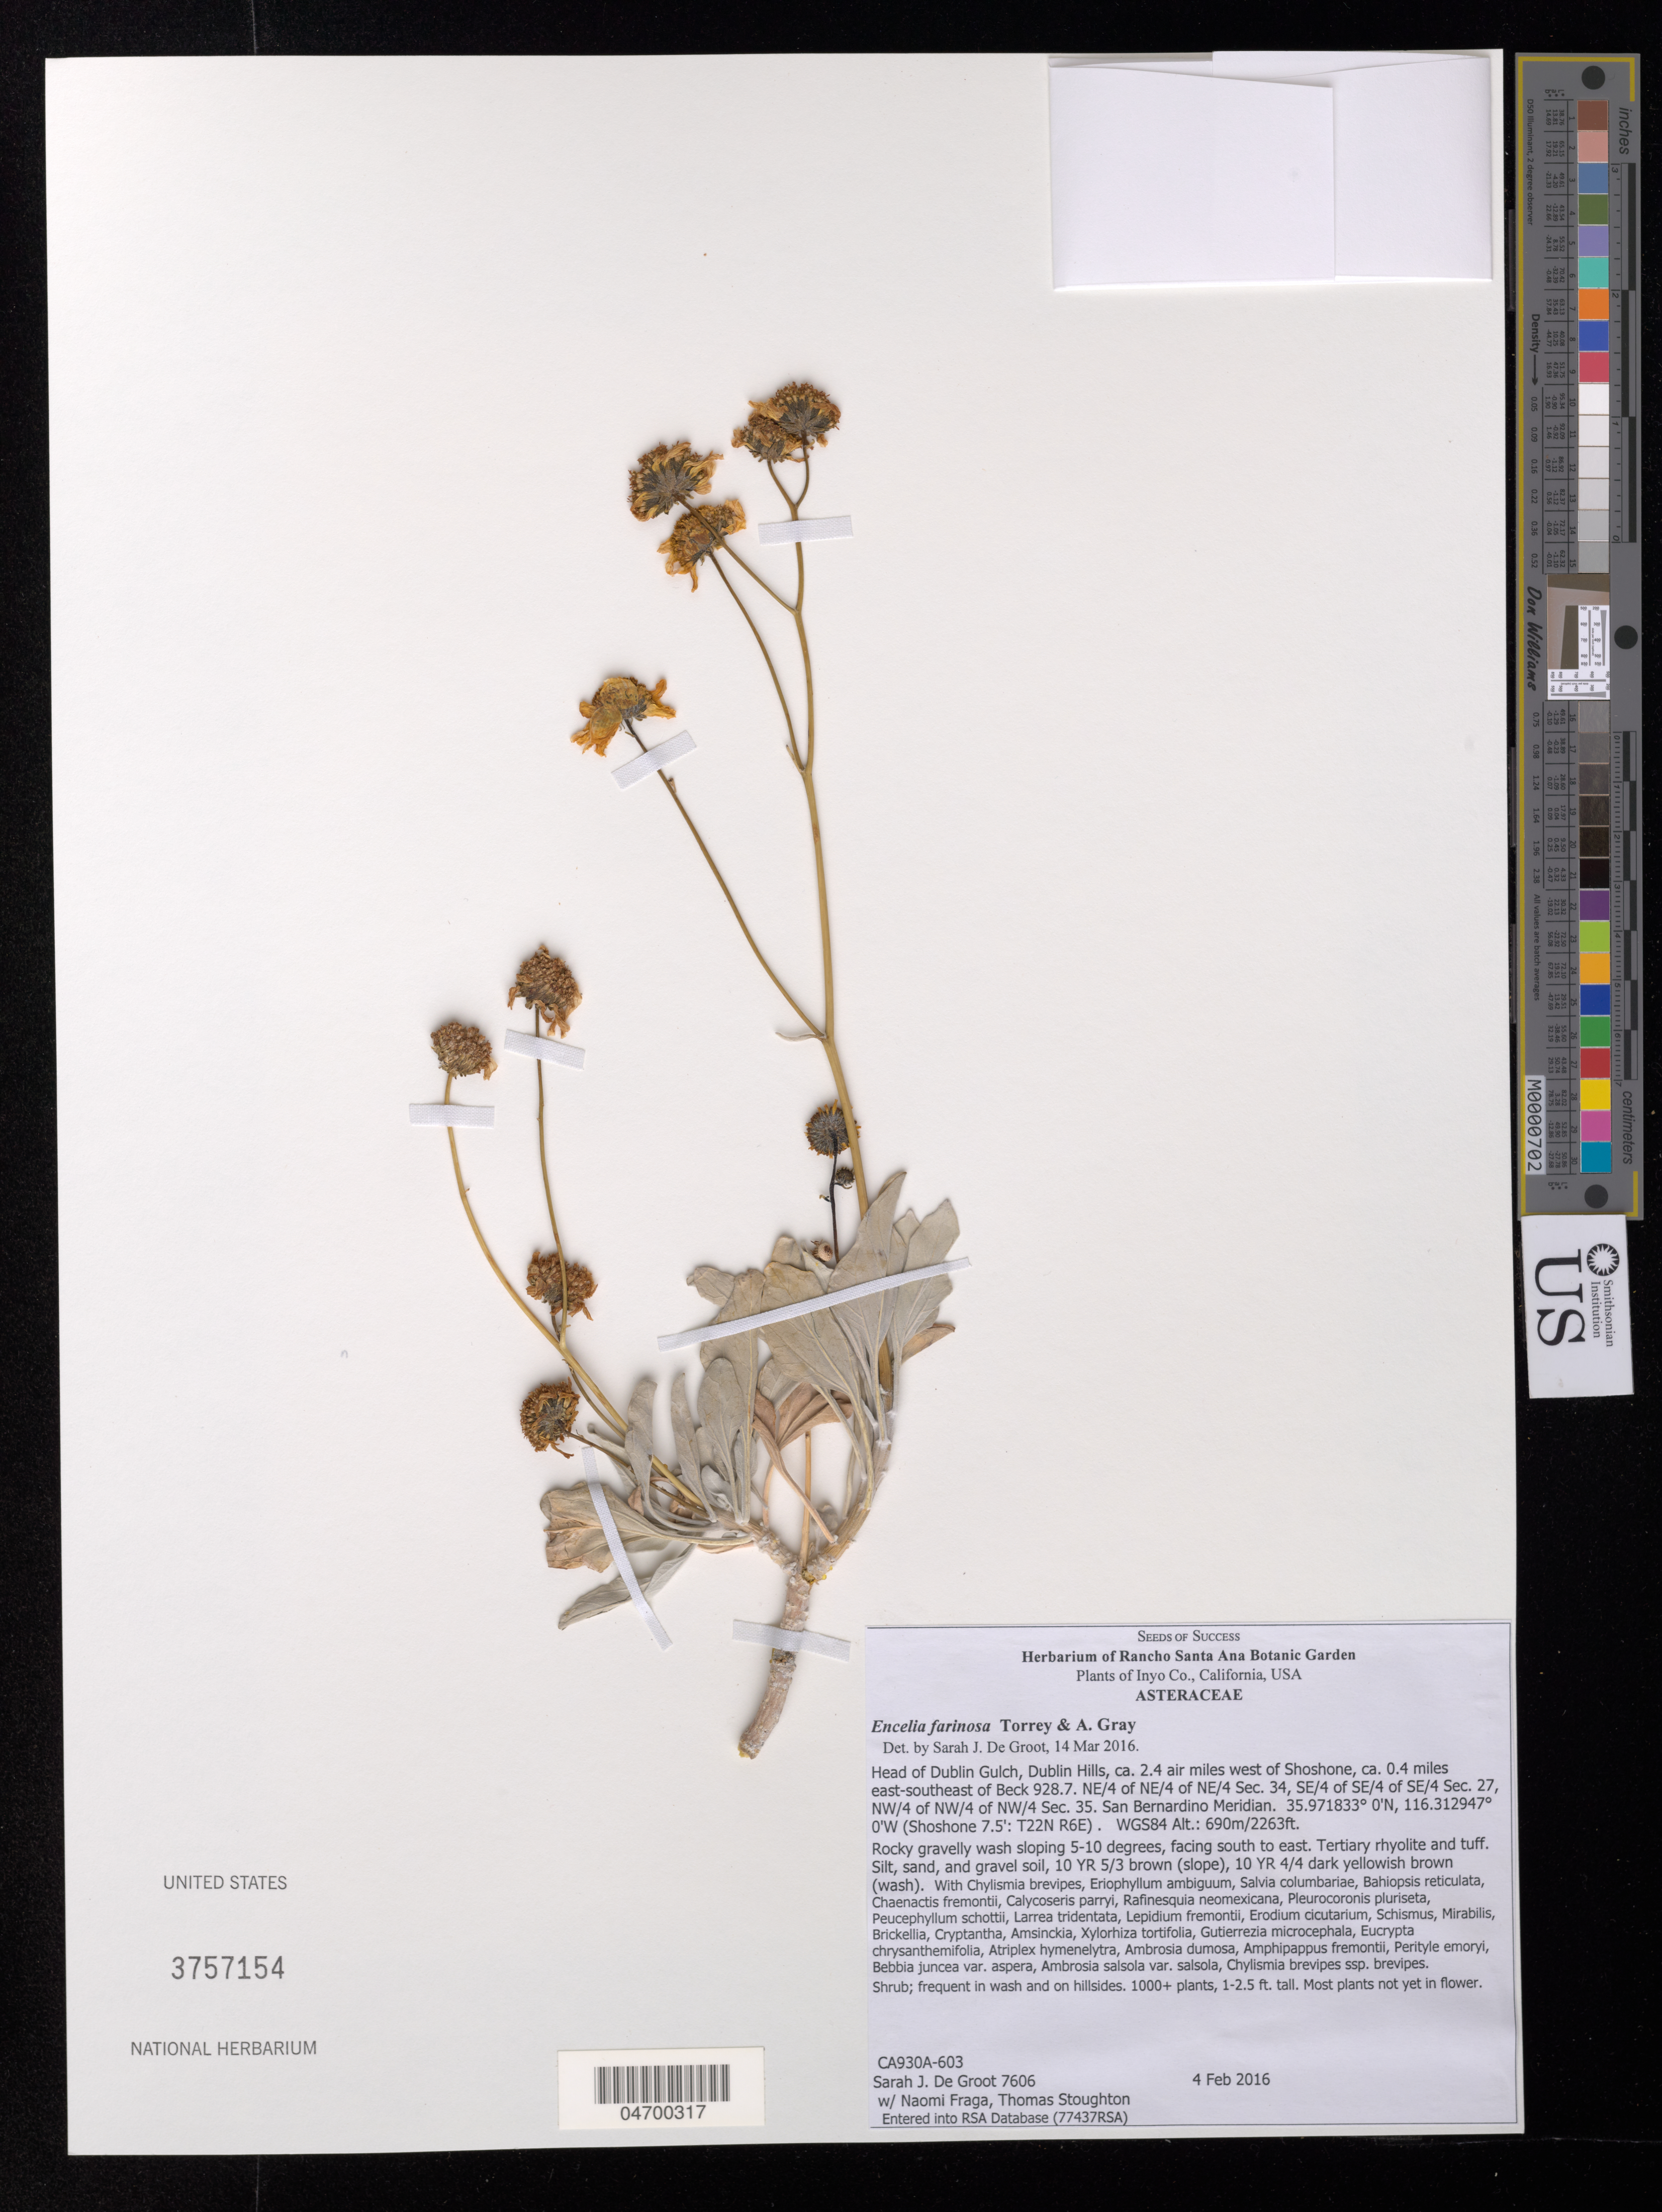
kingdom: Plantae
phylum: Tracheophyta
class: Magnoliopsida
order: Asterales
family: Asteraceae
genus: Encelia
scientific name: Encelia farinosa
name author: A. Gray ex Torr. in Emory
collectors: S. De Groot, N. Fraga & T. Stoughton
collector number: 7606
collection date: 2016-02-04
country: United States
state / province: California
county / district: Inyo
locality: Inyo Co. Head of Dublin Gulch, Dublin Hills, ca. 2.4 air miles west of Shoshone, ca. 0.4 miles east-southeast of Beck 928.7. NE/4 of NE/4 of NE/4 Sec. 34, SE/4 of SE/4 of SE/4 Sec. 27, NW/4 of NW/4 of NW/4 Sec. 35. San Bernardino Meridian. (Shoshone 7.5': T22N R6E).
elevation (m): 690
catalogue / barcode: US 3757154